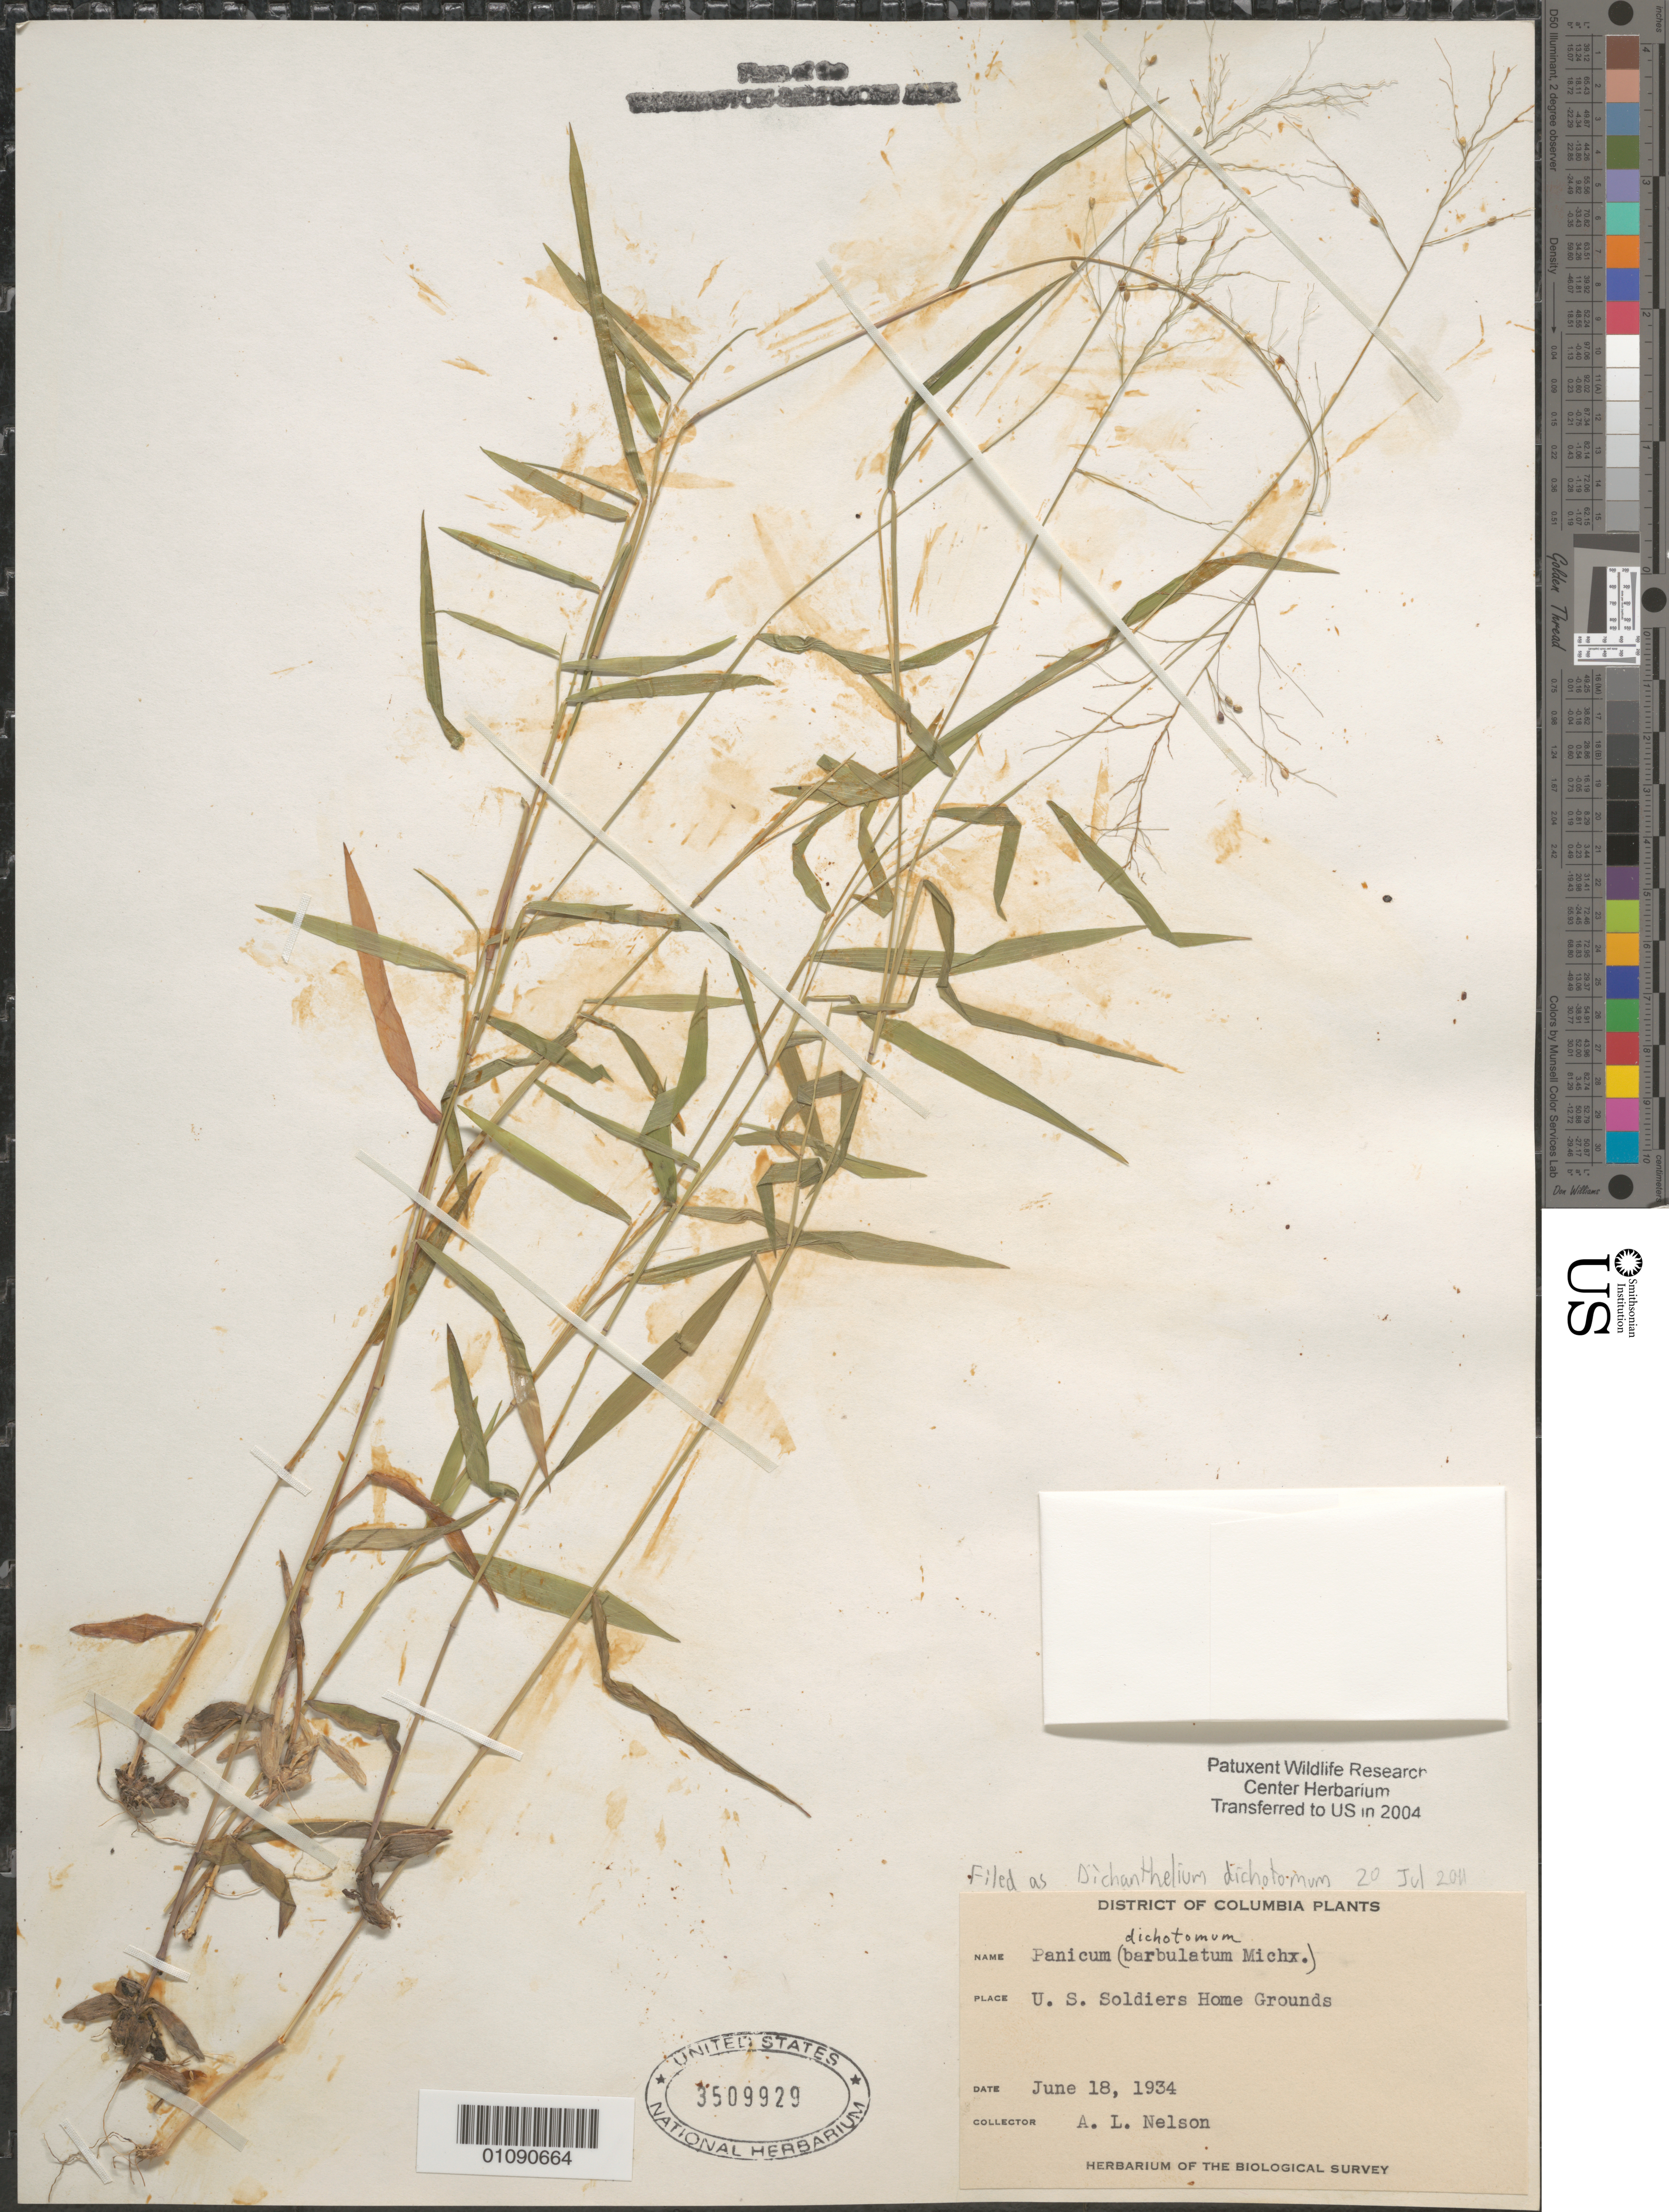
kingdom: Plantae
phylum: Tracheophyta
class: Liliopsida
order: Poales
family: Poaceae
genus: Dichanthelium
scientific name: Dichanthelium dichotomum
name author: (L.) Gould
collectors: A. L. Nelson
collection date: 1934-06-18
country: United States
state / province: District of Columbia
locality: U.S. Soldiers Home Grounds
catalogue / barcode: US 3509929